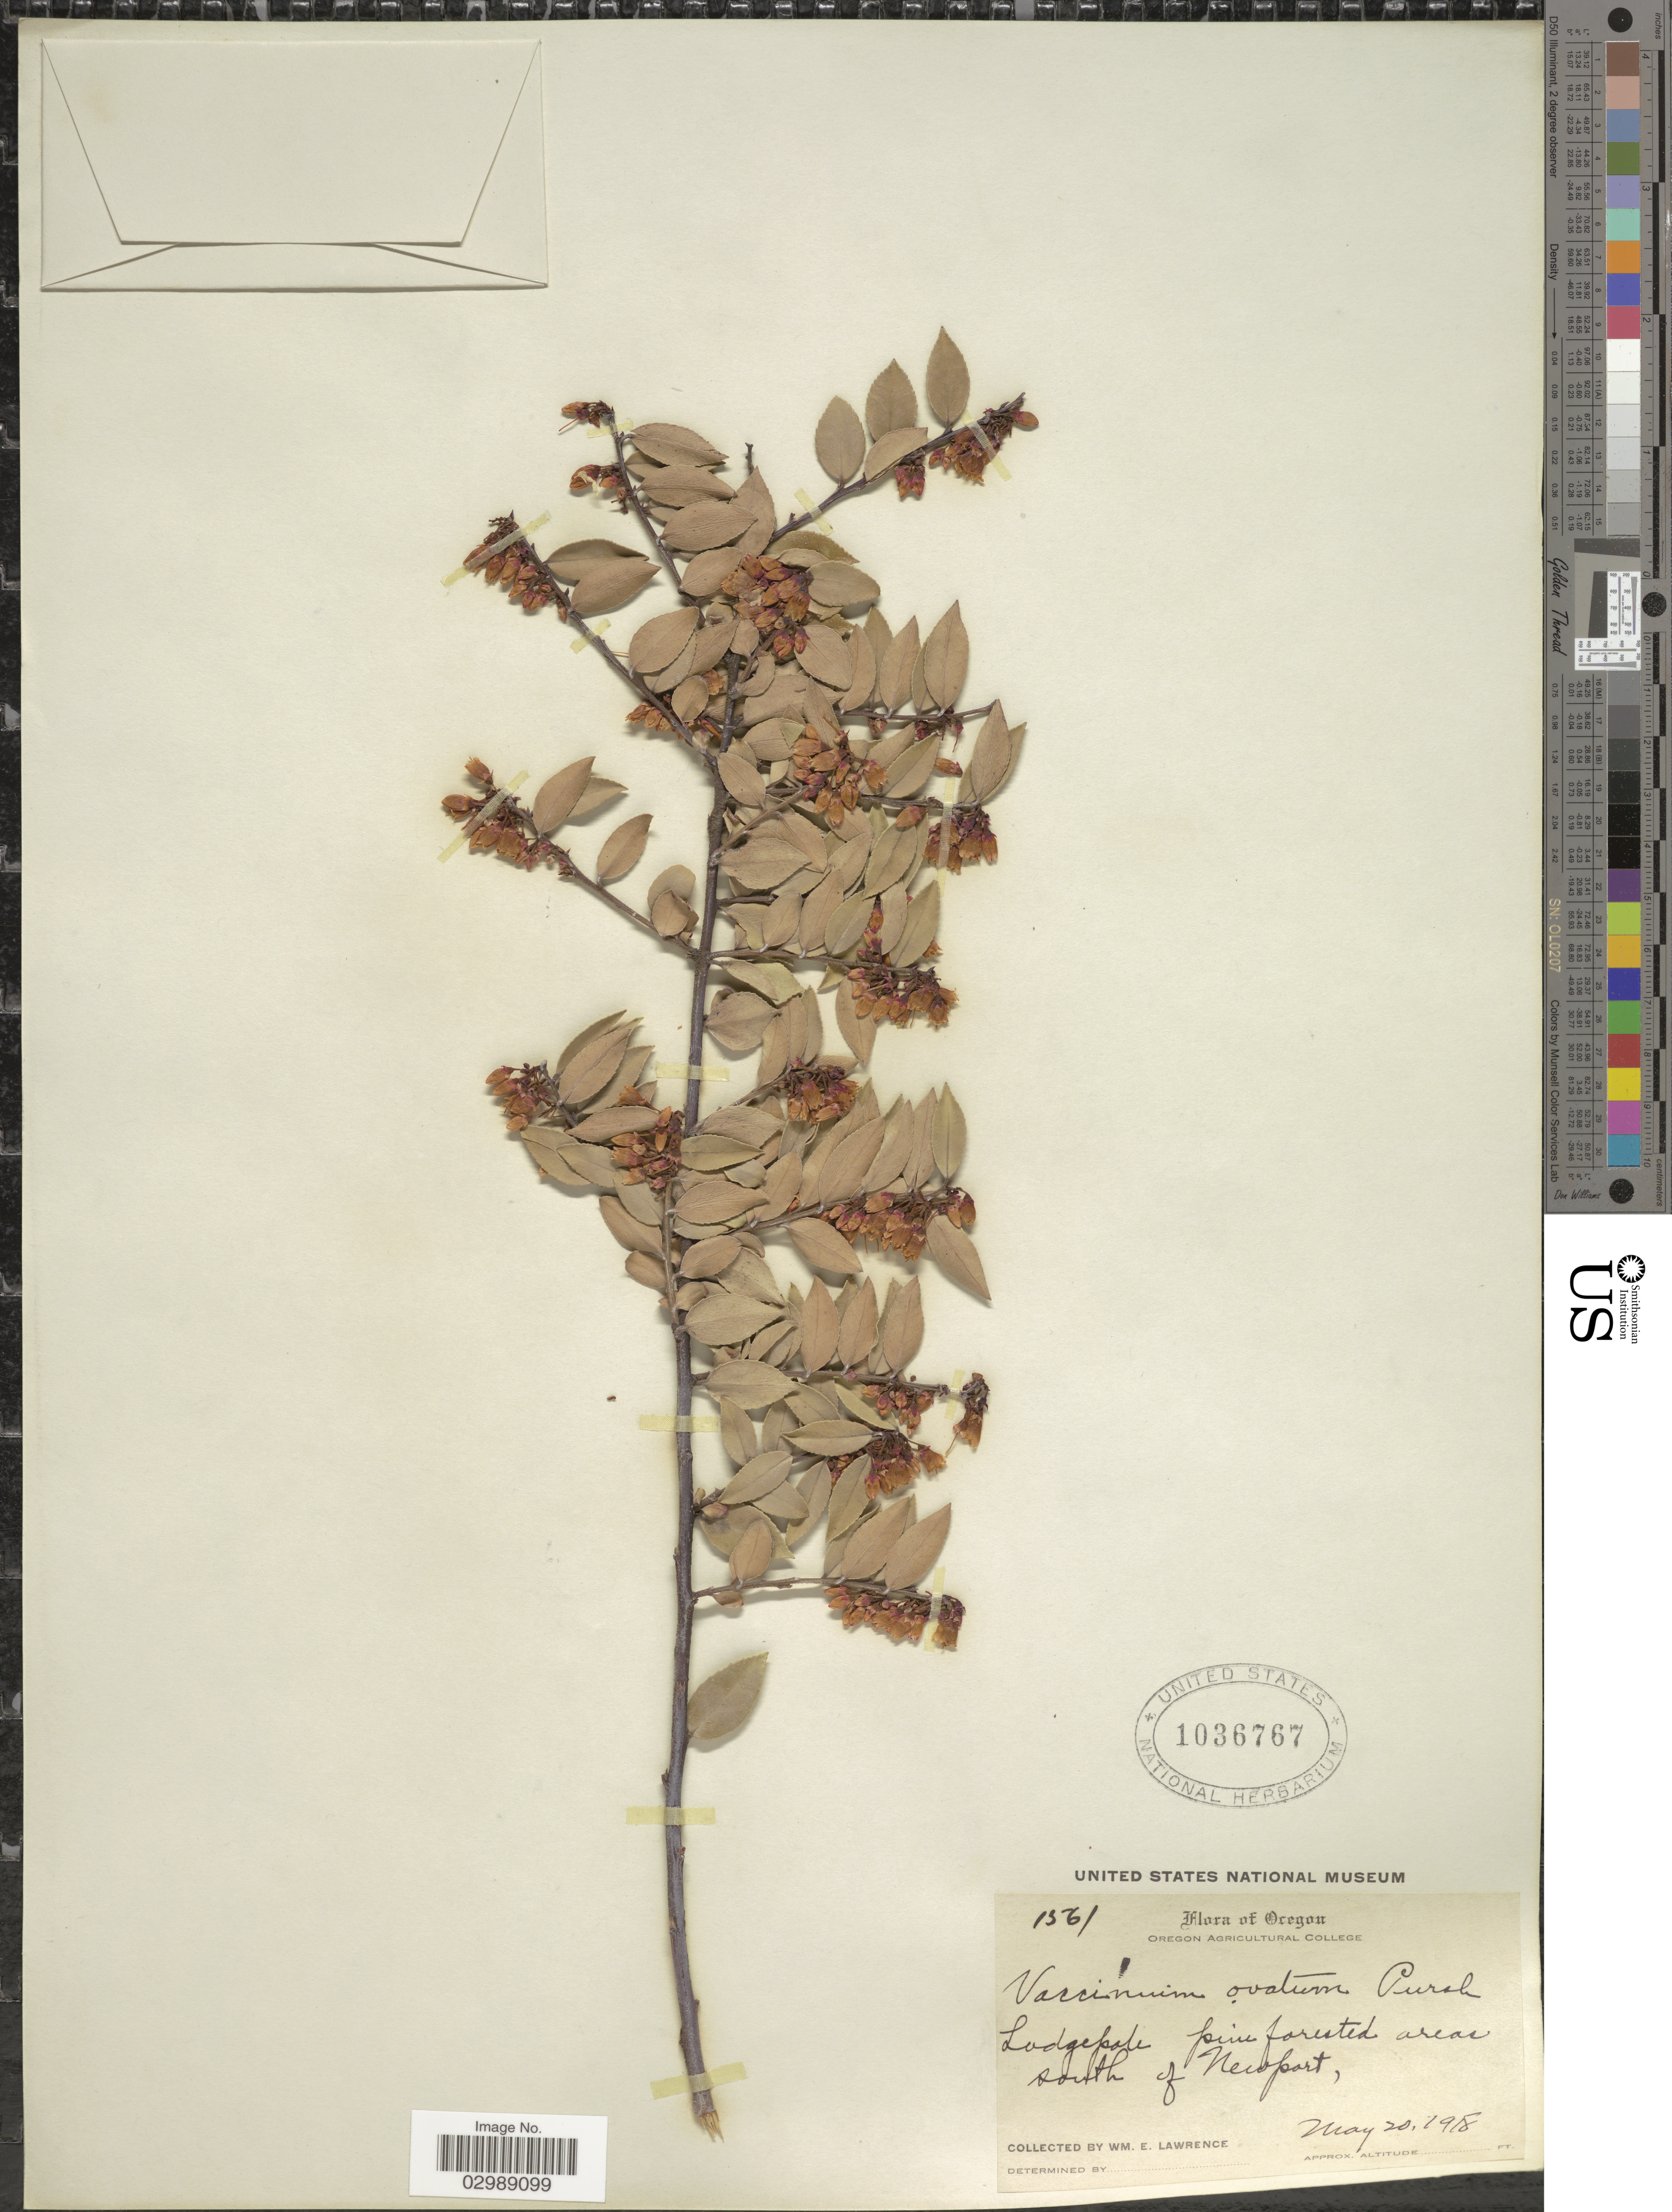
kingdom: Plantae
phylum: Tracheophyta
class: Magnoliopsida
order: Ericales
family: Ericaceae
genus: Vaccinium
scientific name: Vaccinium ovatum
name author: Pursh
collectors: W. Lawrence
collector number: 1561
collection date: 1918-05-20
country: United States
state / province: Oregon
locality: Lodgepole pine forested areas south of Newport.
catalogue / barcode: US 1036767